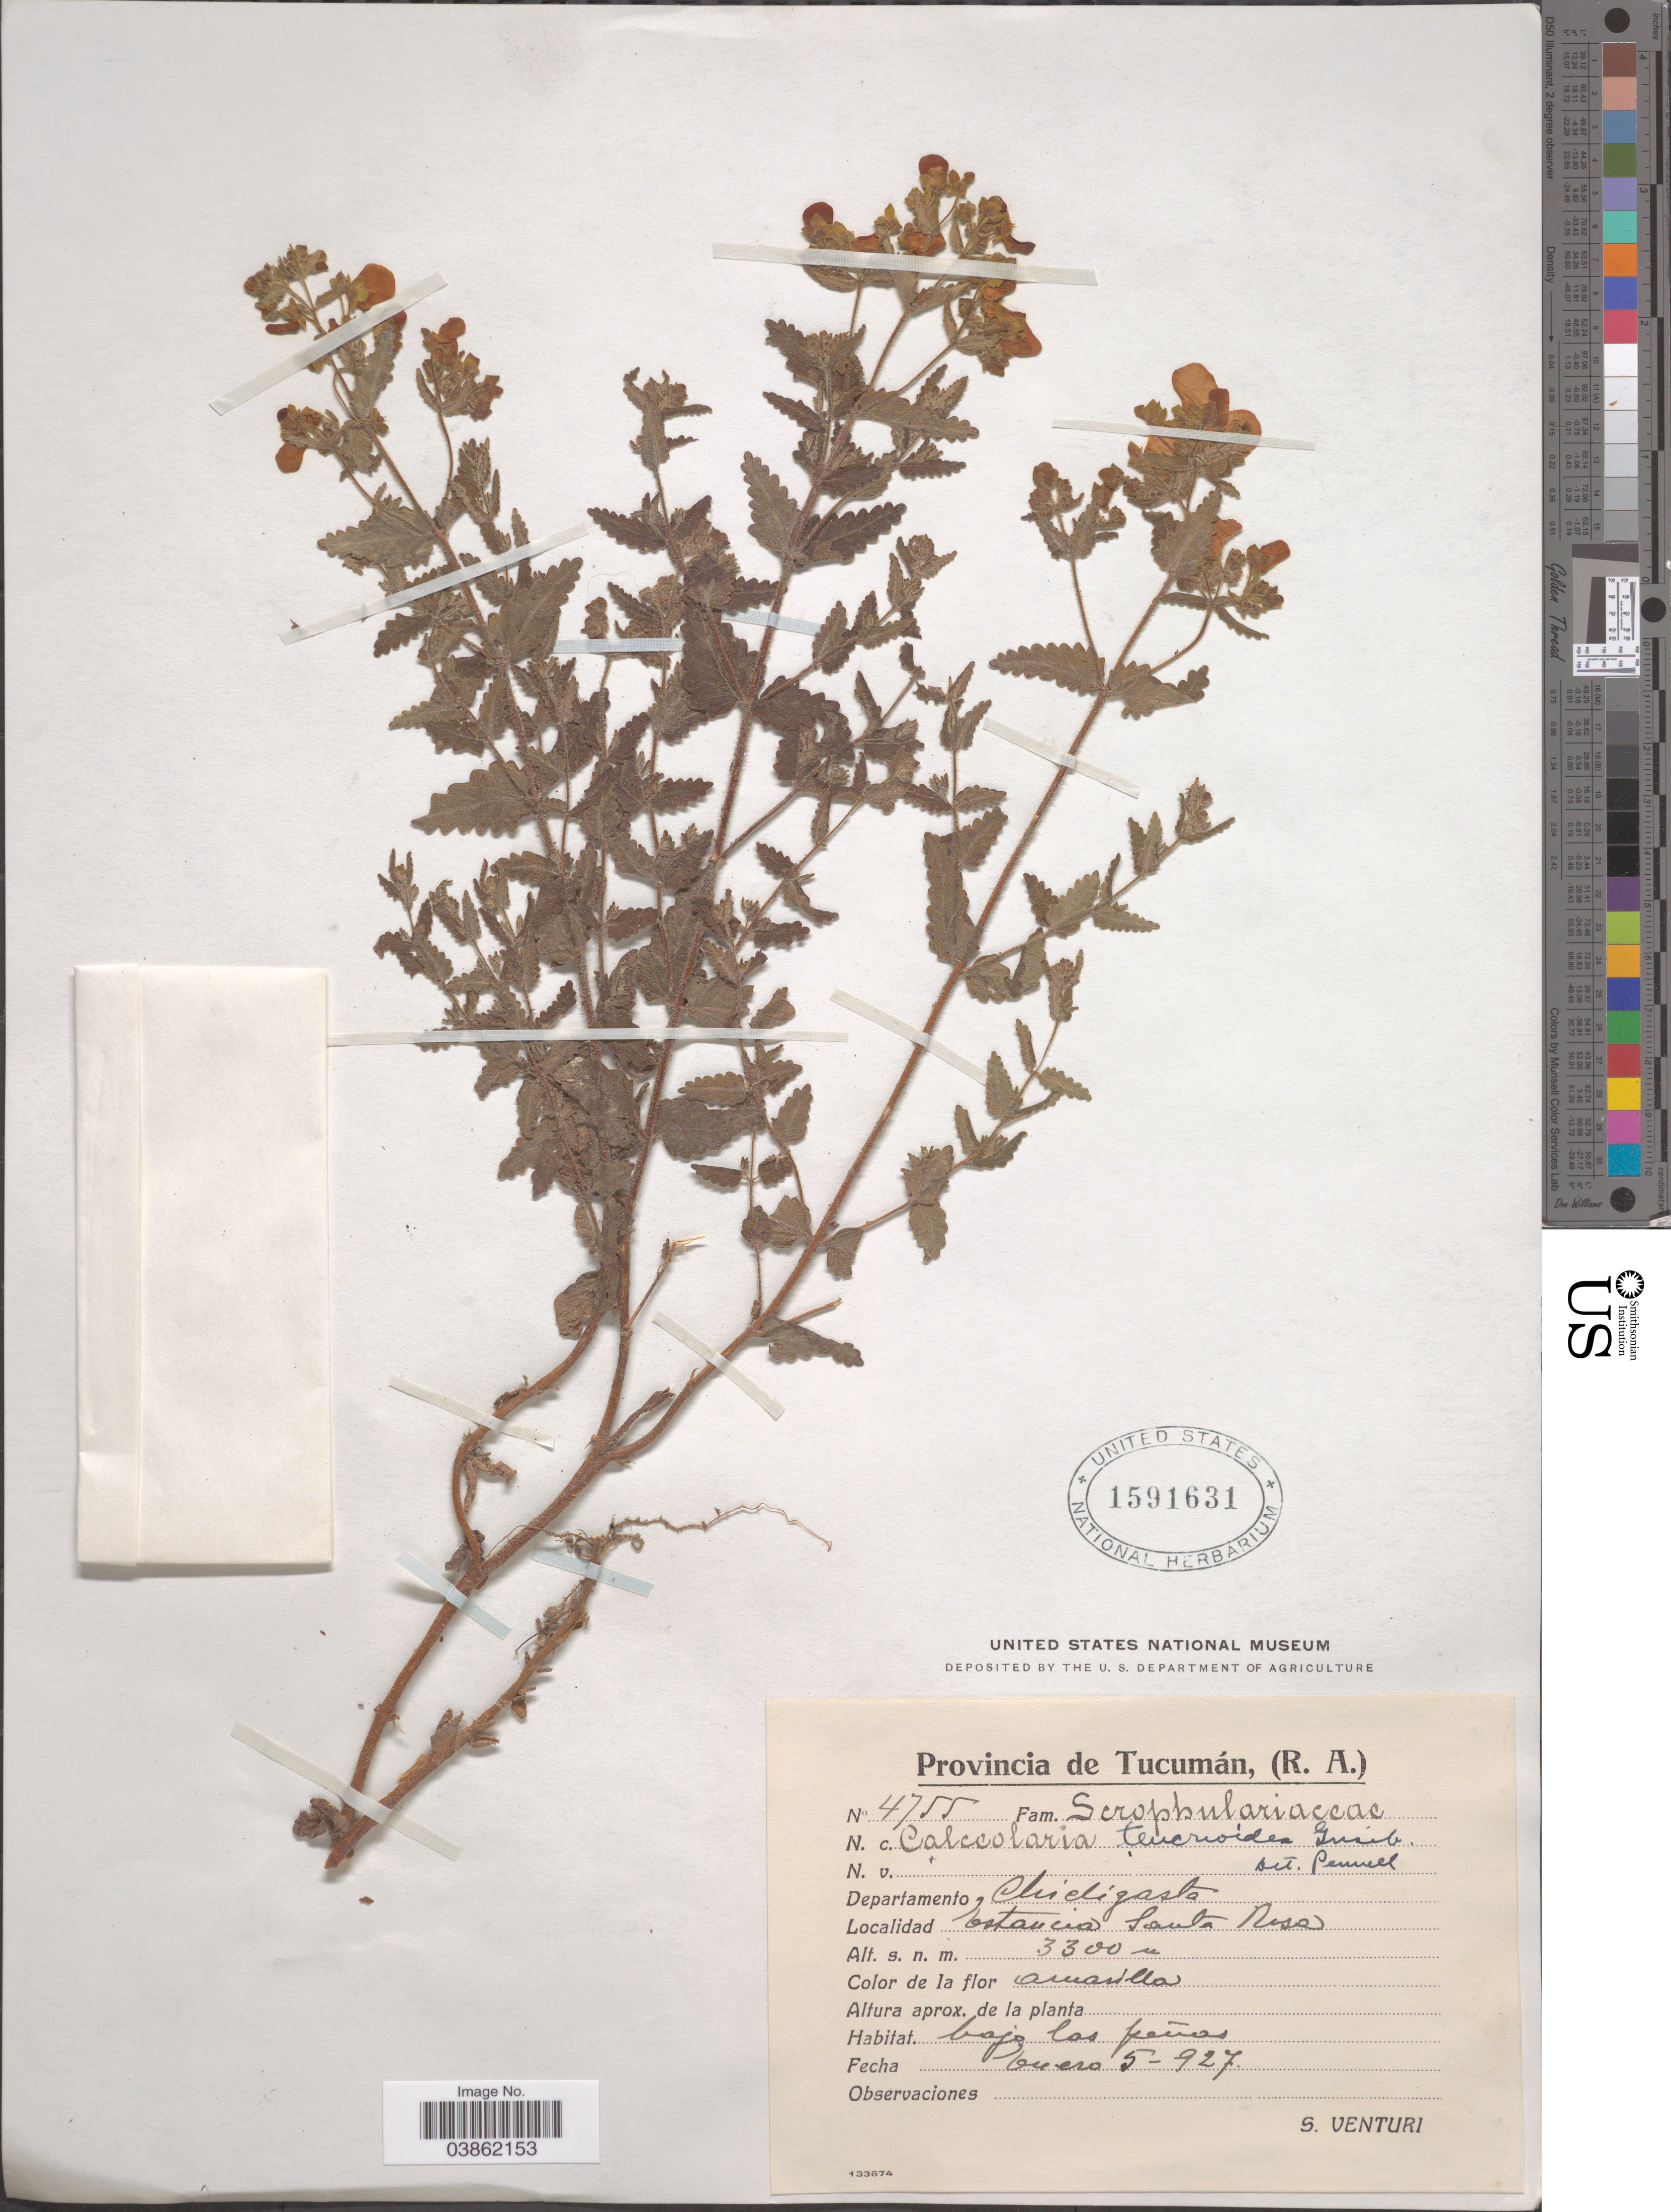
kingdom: Plantae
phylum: Tracheophyta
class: Magnoliopsida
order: Lamiales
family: Calceolariaceae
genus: Calceolaria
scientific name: Calceolaria teucrioides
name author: Griseb.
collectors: S. Venturi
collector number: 4755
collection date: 1927-01-05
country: Argentina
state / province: Tucuman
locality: Departamento Chicligasta. Estancia Santa Rosa.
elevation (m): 3300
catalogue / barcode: US 1591631